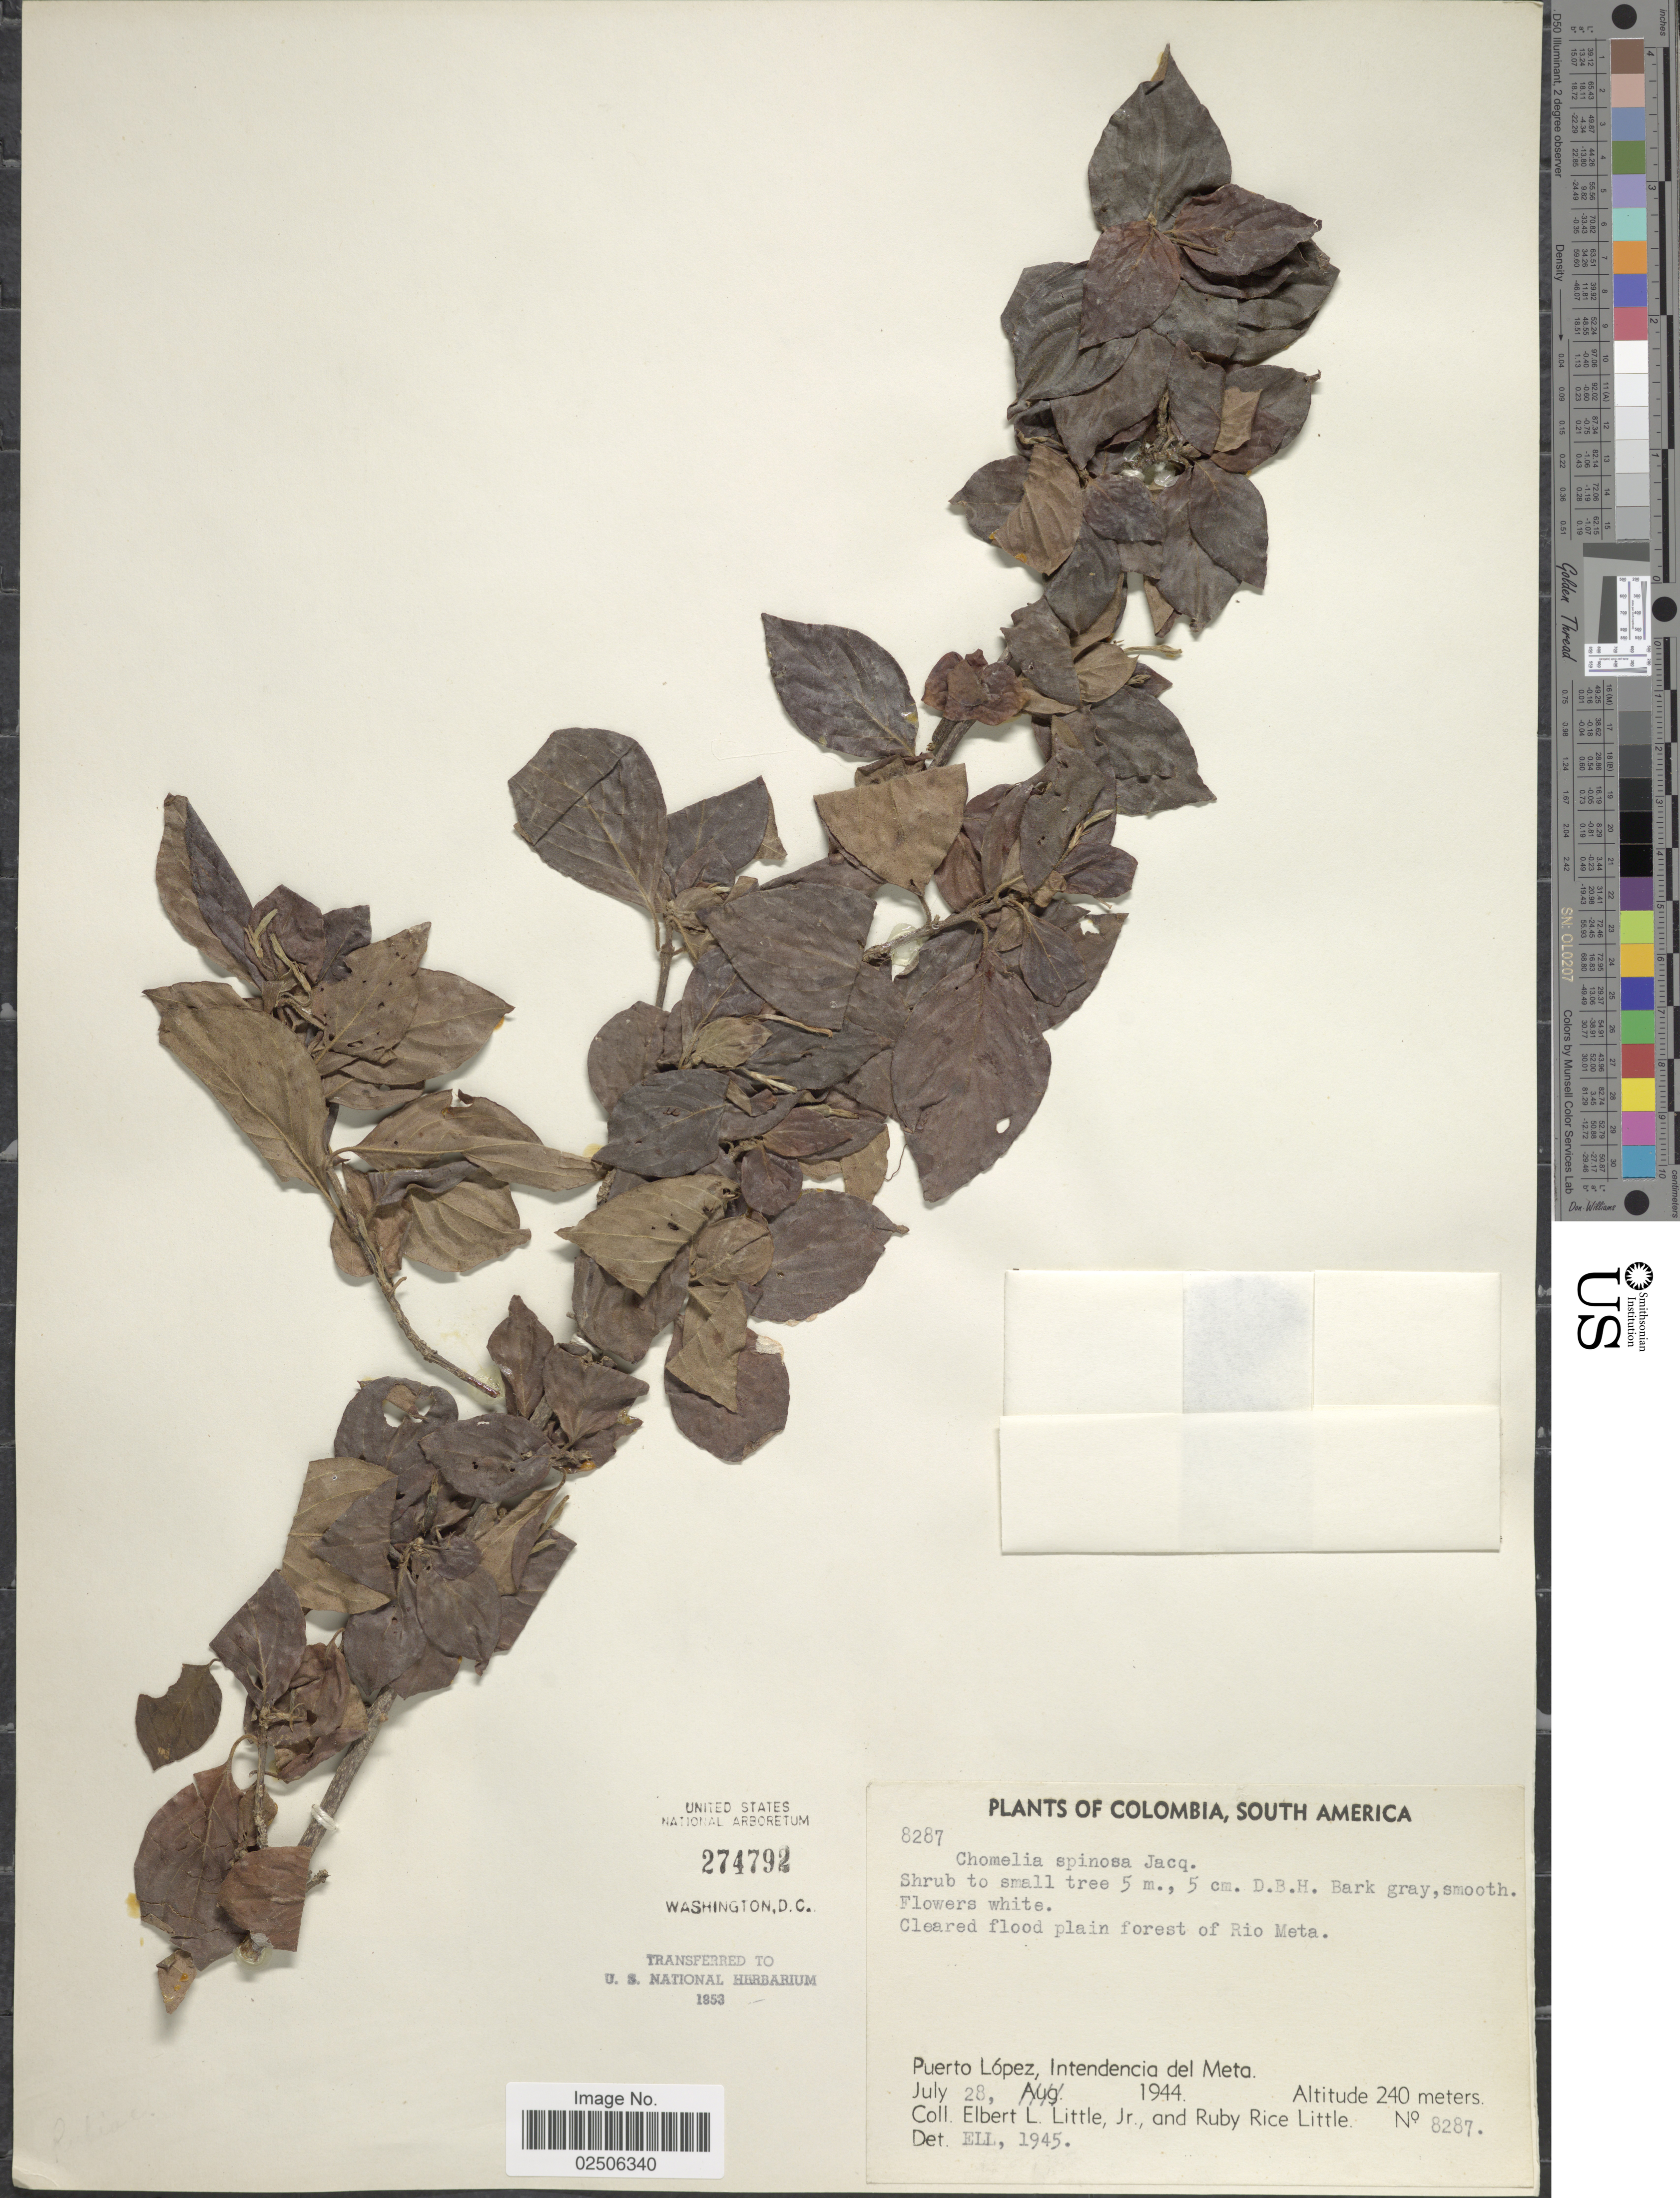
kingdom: Plantae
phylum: Tracheophyta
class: Magnoliopsida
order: Gentianales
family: Rubiaceae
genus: Chomelia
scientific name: Chomelia spinosa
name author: Jacq.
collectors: E. L. Little & R. R. Little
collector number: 8287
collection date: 1944-07-28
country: Colombia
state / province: Meta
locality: Cleared flood plain forest of Rio Meta, Puerto Lopez, Intendencia del Meta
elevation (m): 240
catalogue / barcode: US 274792